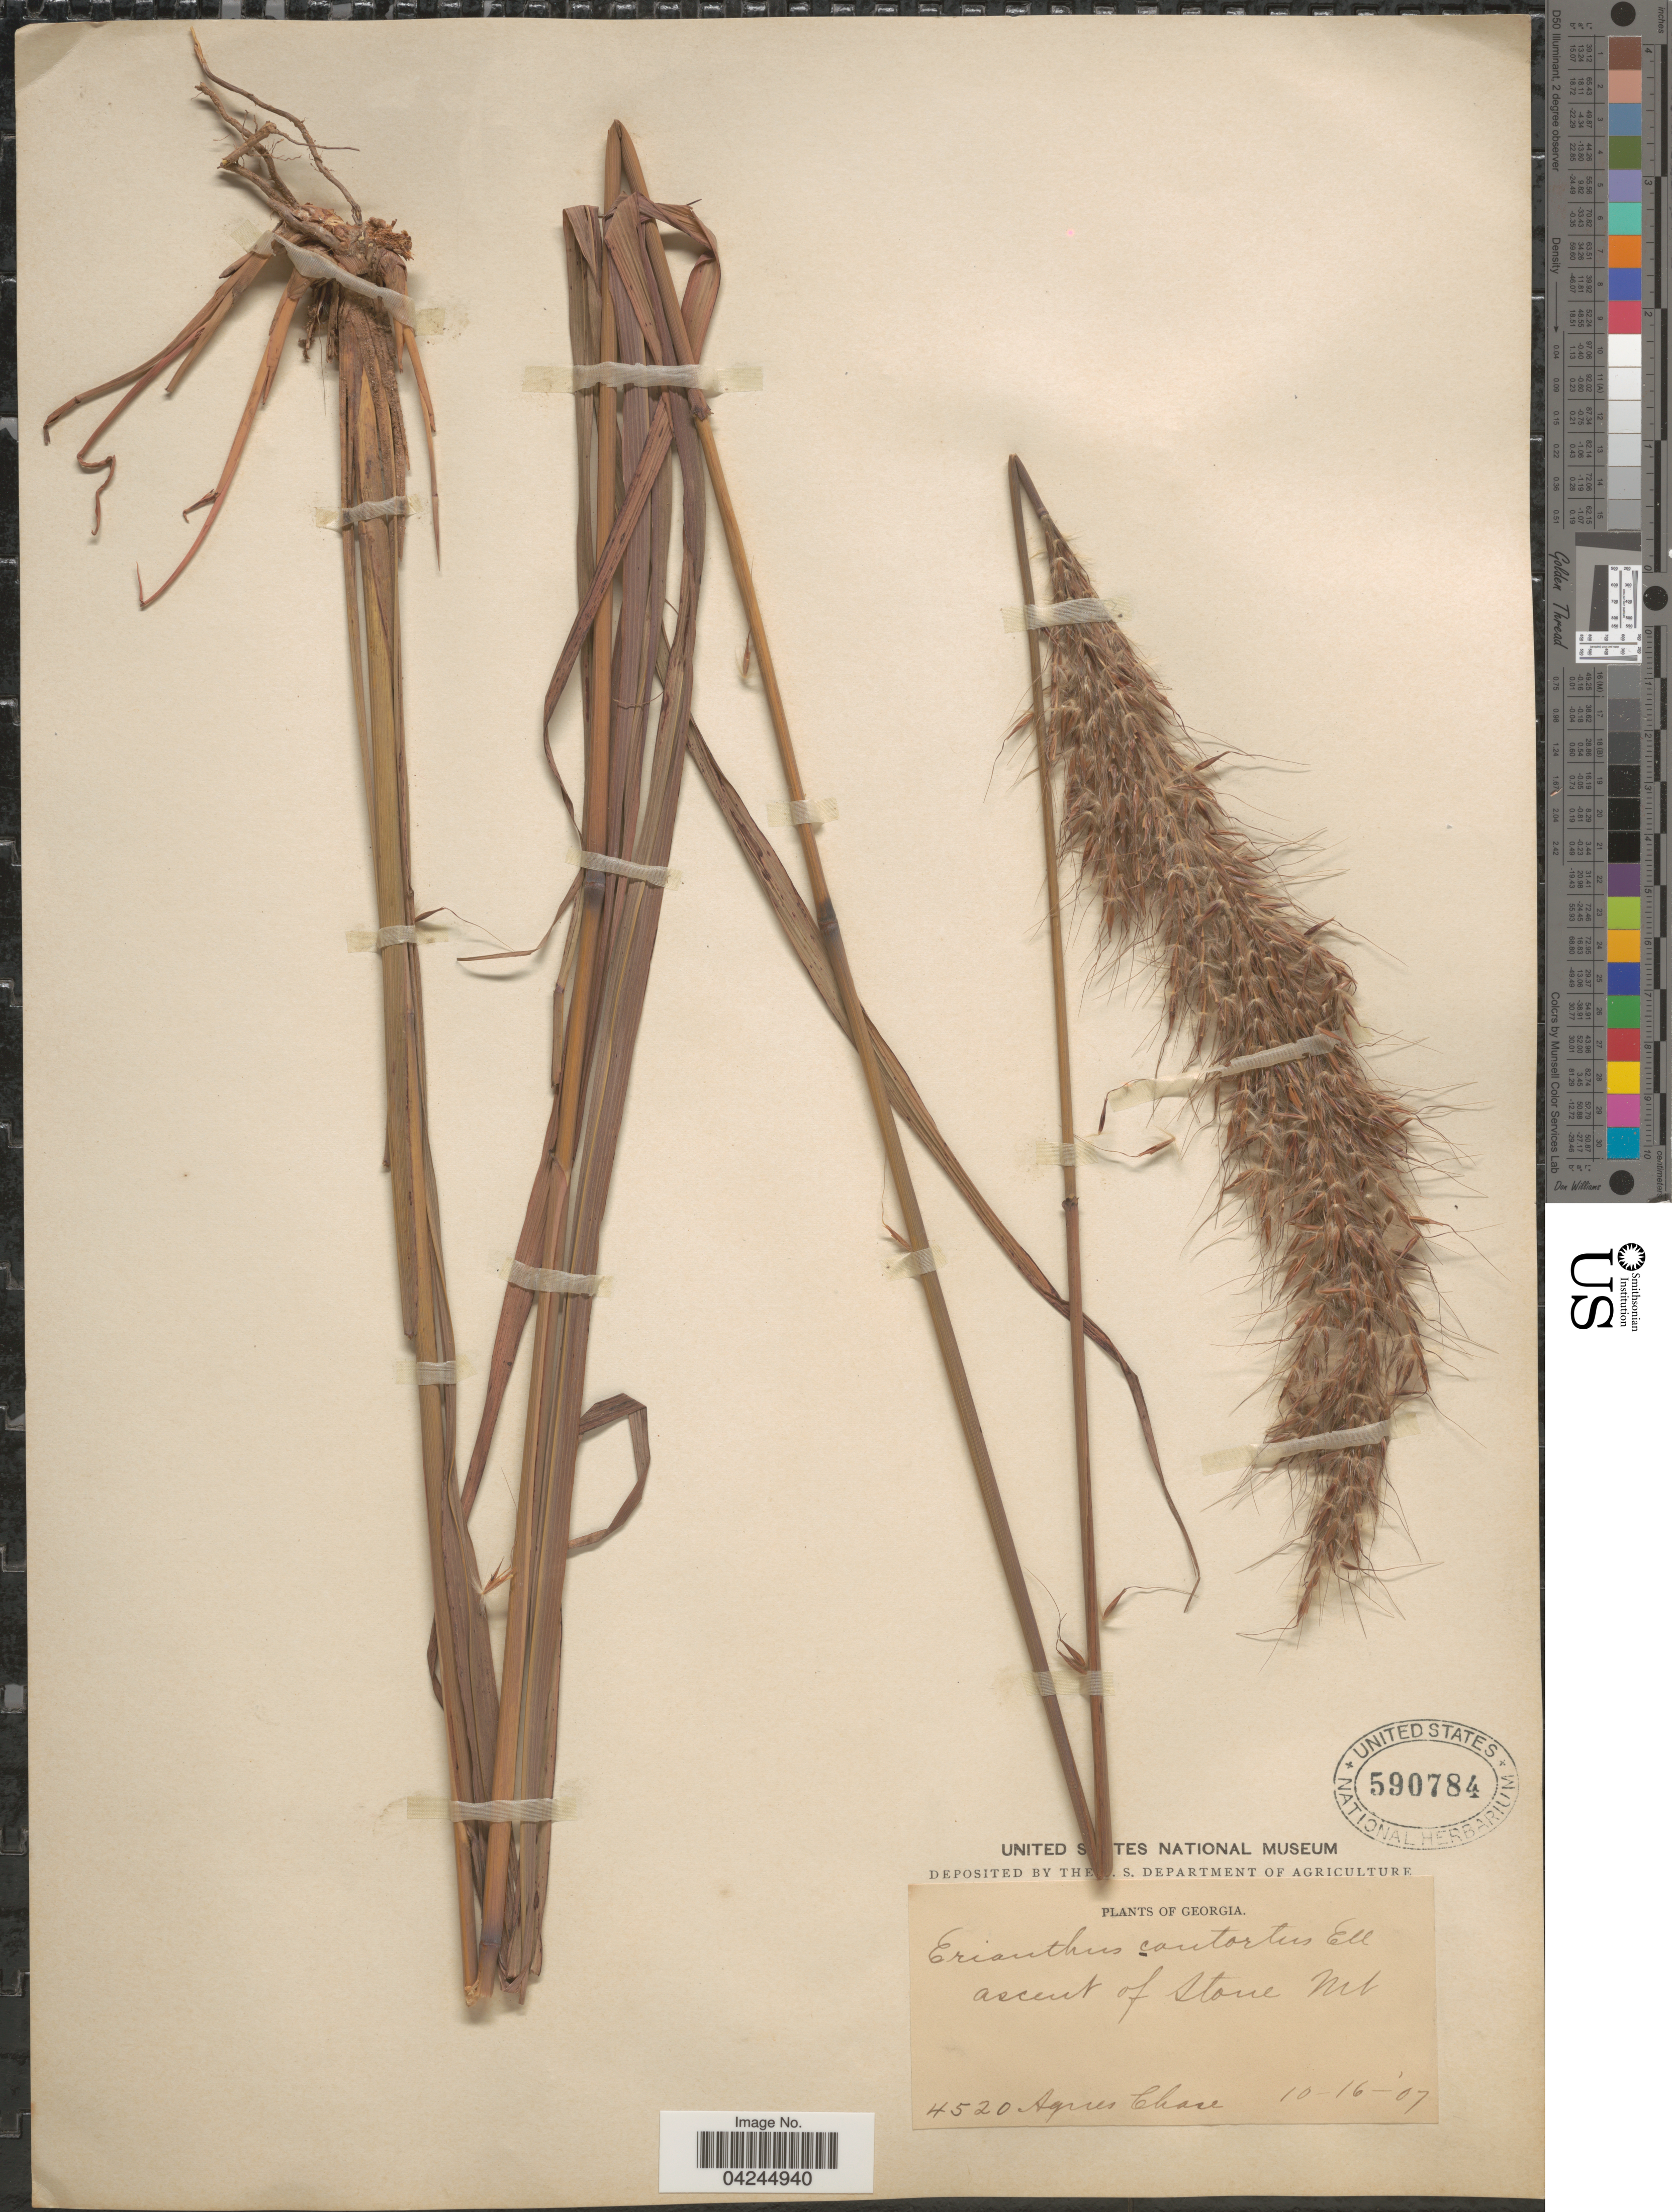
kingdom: Plantae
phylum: Tracheophyta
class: Liliopsida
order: Poales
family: Poaceae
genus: Erianthus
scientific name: Erianthus brevibarbis var. contortus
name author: (Elliott) D.B. Ward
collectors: A. Chase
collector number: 4520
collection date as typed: Transcribed d/m/y: 16/10/7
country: United States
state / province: Georgia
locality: Ascent of Stone Mt.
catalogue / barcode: US 590784